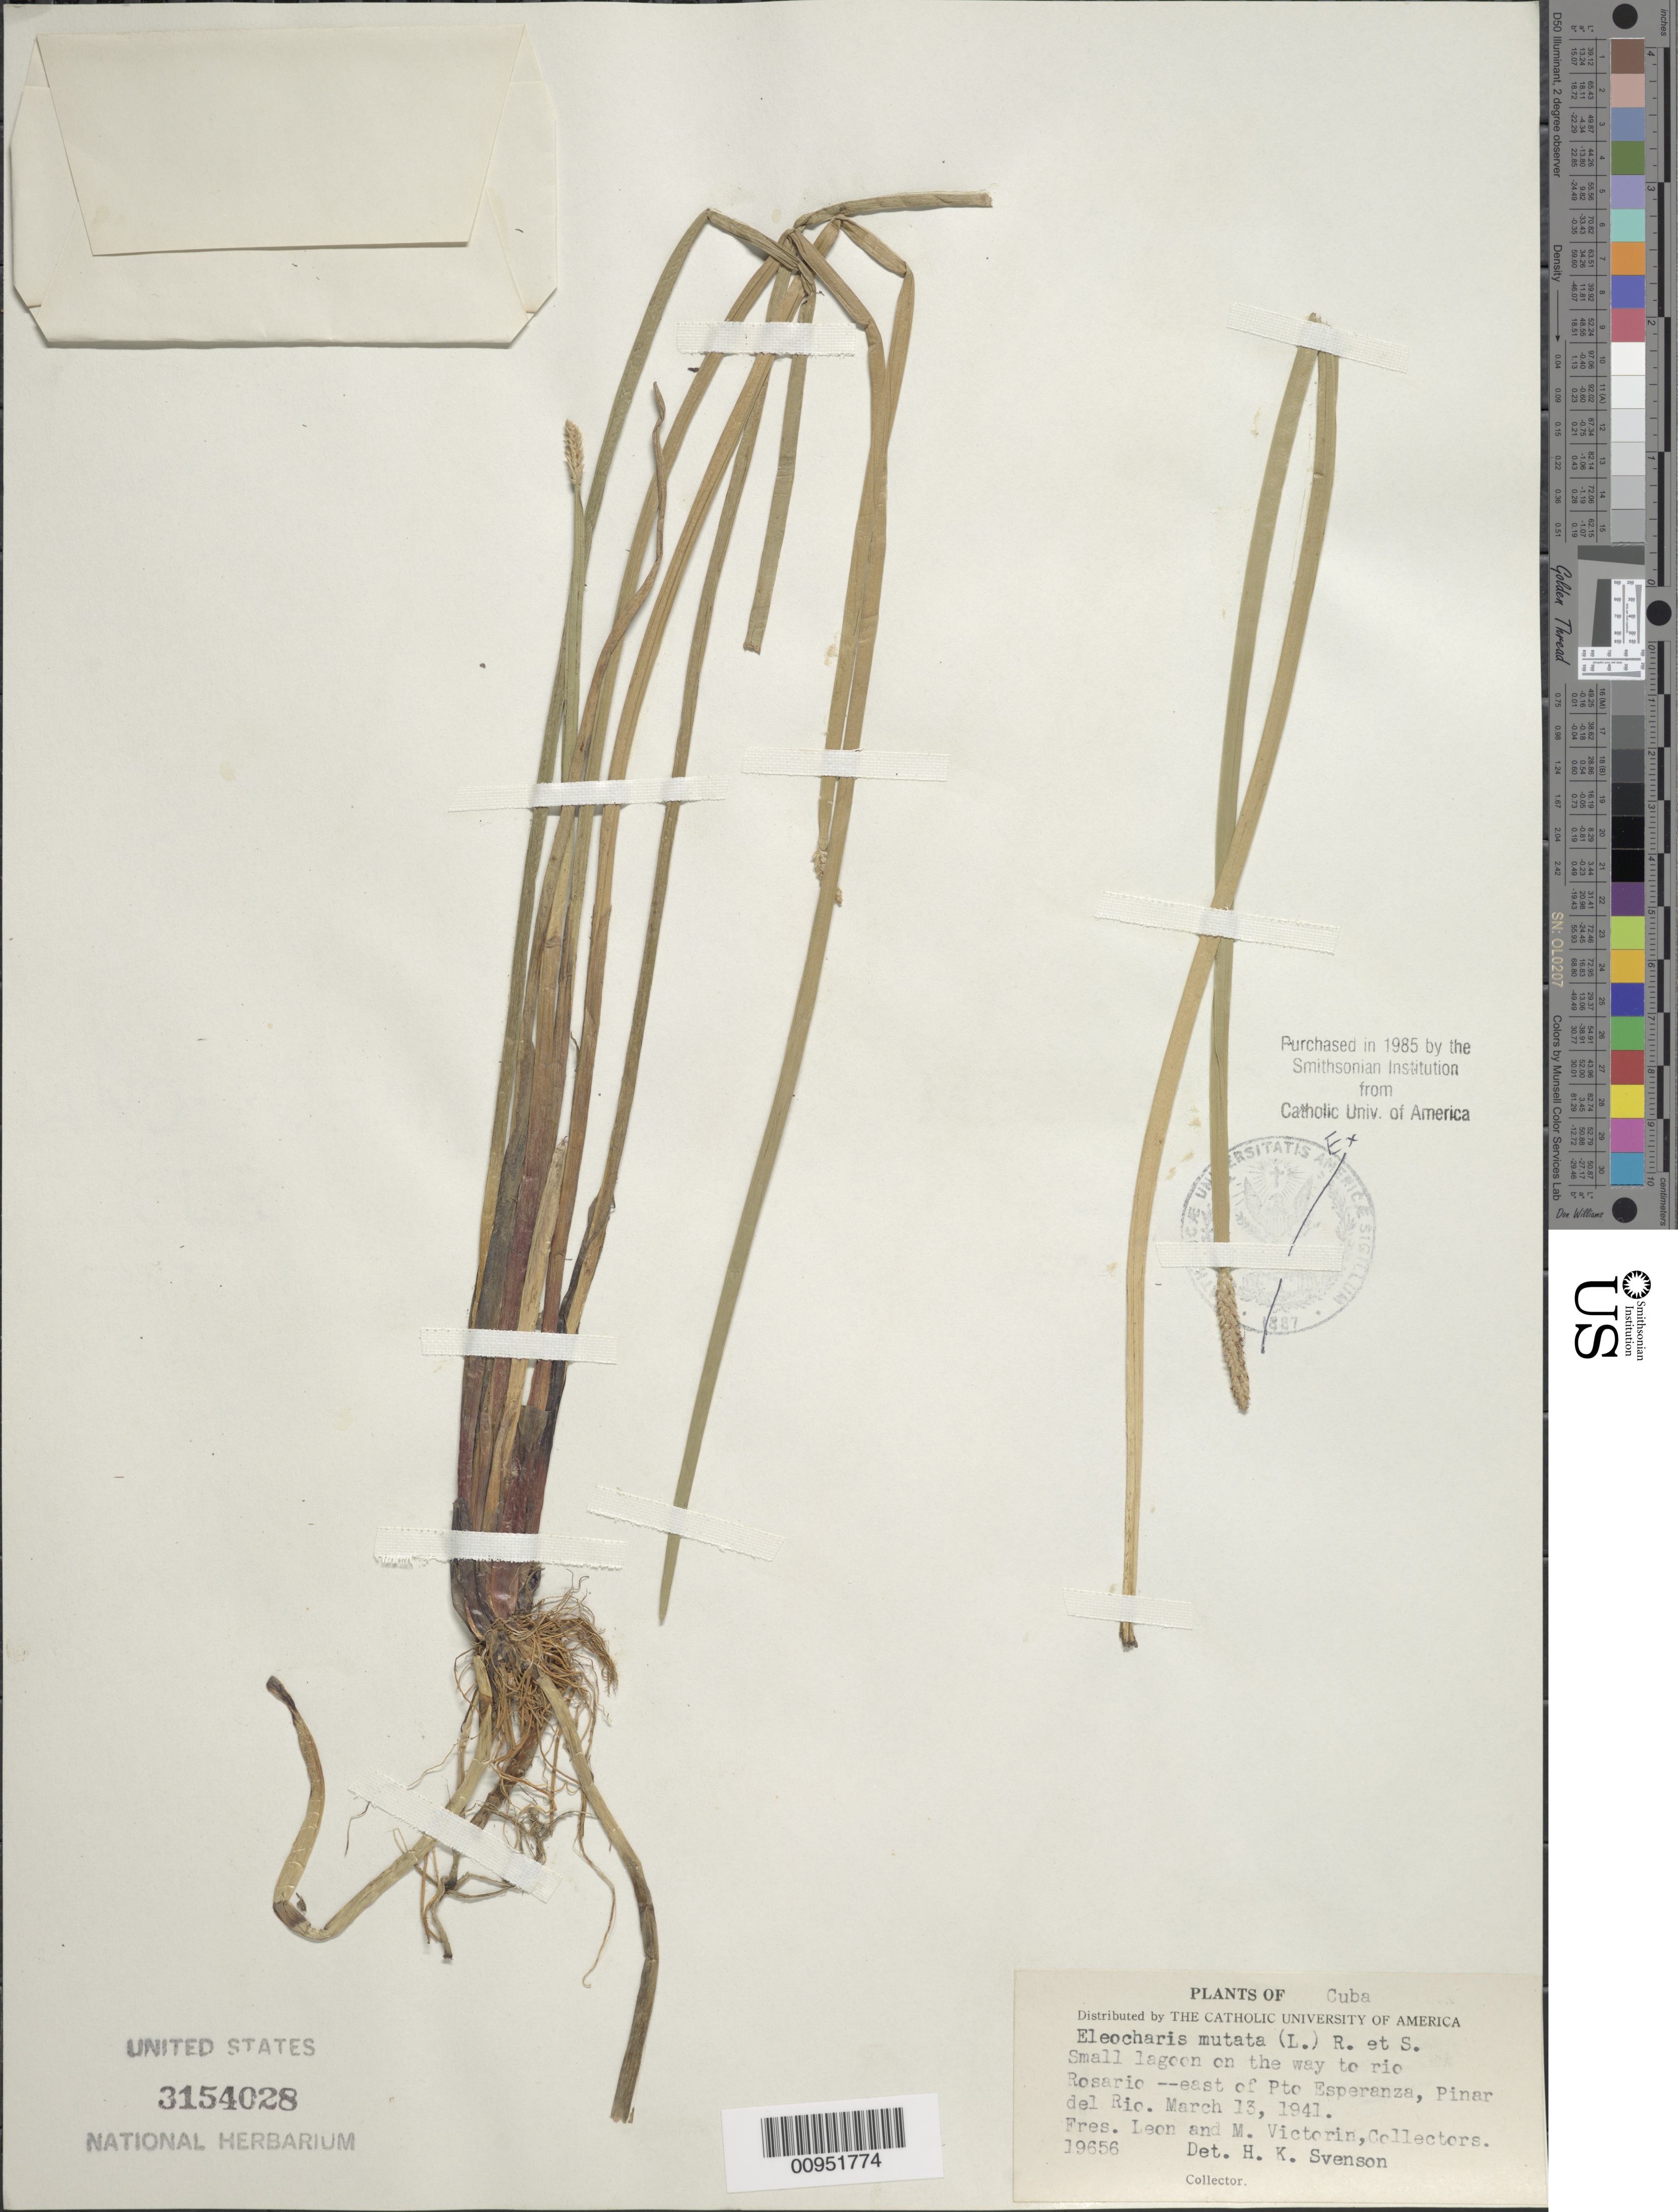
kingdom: Plantae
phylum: Tracheophyta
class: Liliopsida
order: Poales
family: Cyperaceae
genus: Eleocharis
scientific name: Eleocharis mutata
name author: (L.) Roem. & Schult.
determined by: Svenson, H. K.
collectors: Bro. León & F. Victorin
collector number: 19656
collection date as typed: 13 Mar 1941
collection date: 1941-03-13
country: Cuba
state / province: Pinar del Rio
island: Cuba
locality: Small lagoon on the way to Rio Rosario, E of Pto Esperanza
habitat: Small lagoon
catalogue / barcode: US 3154028